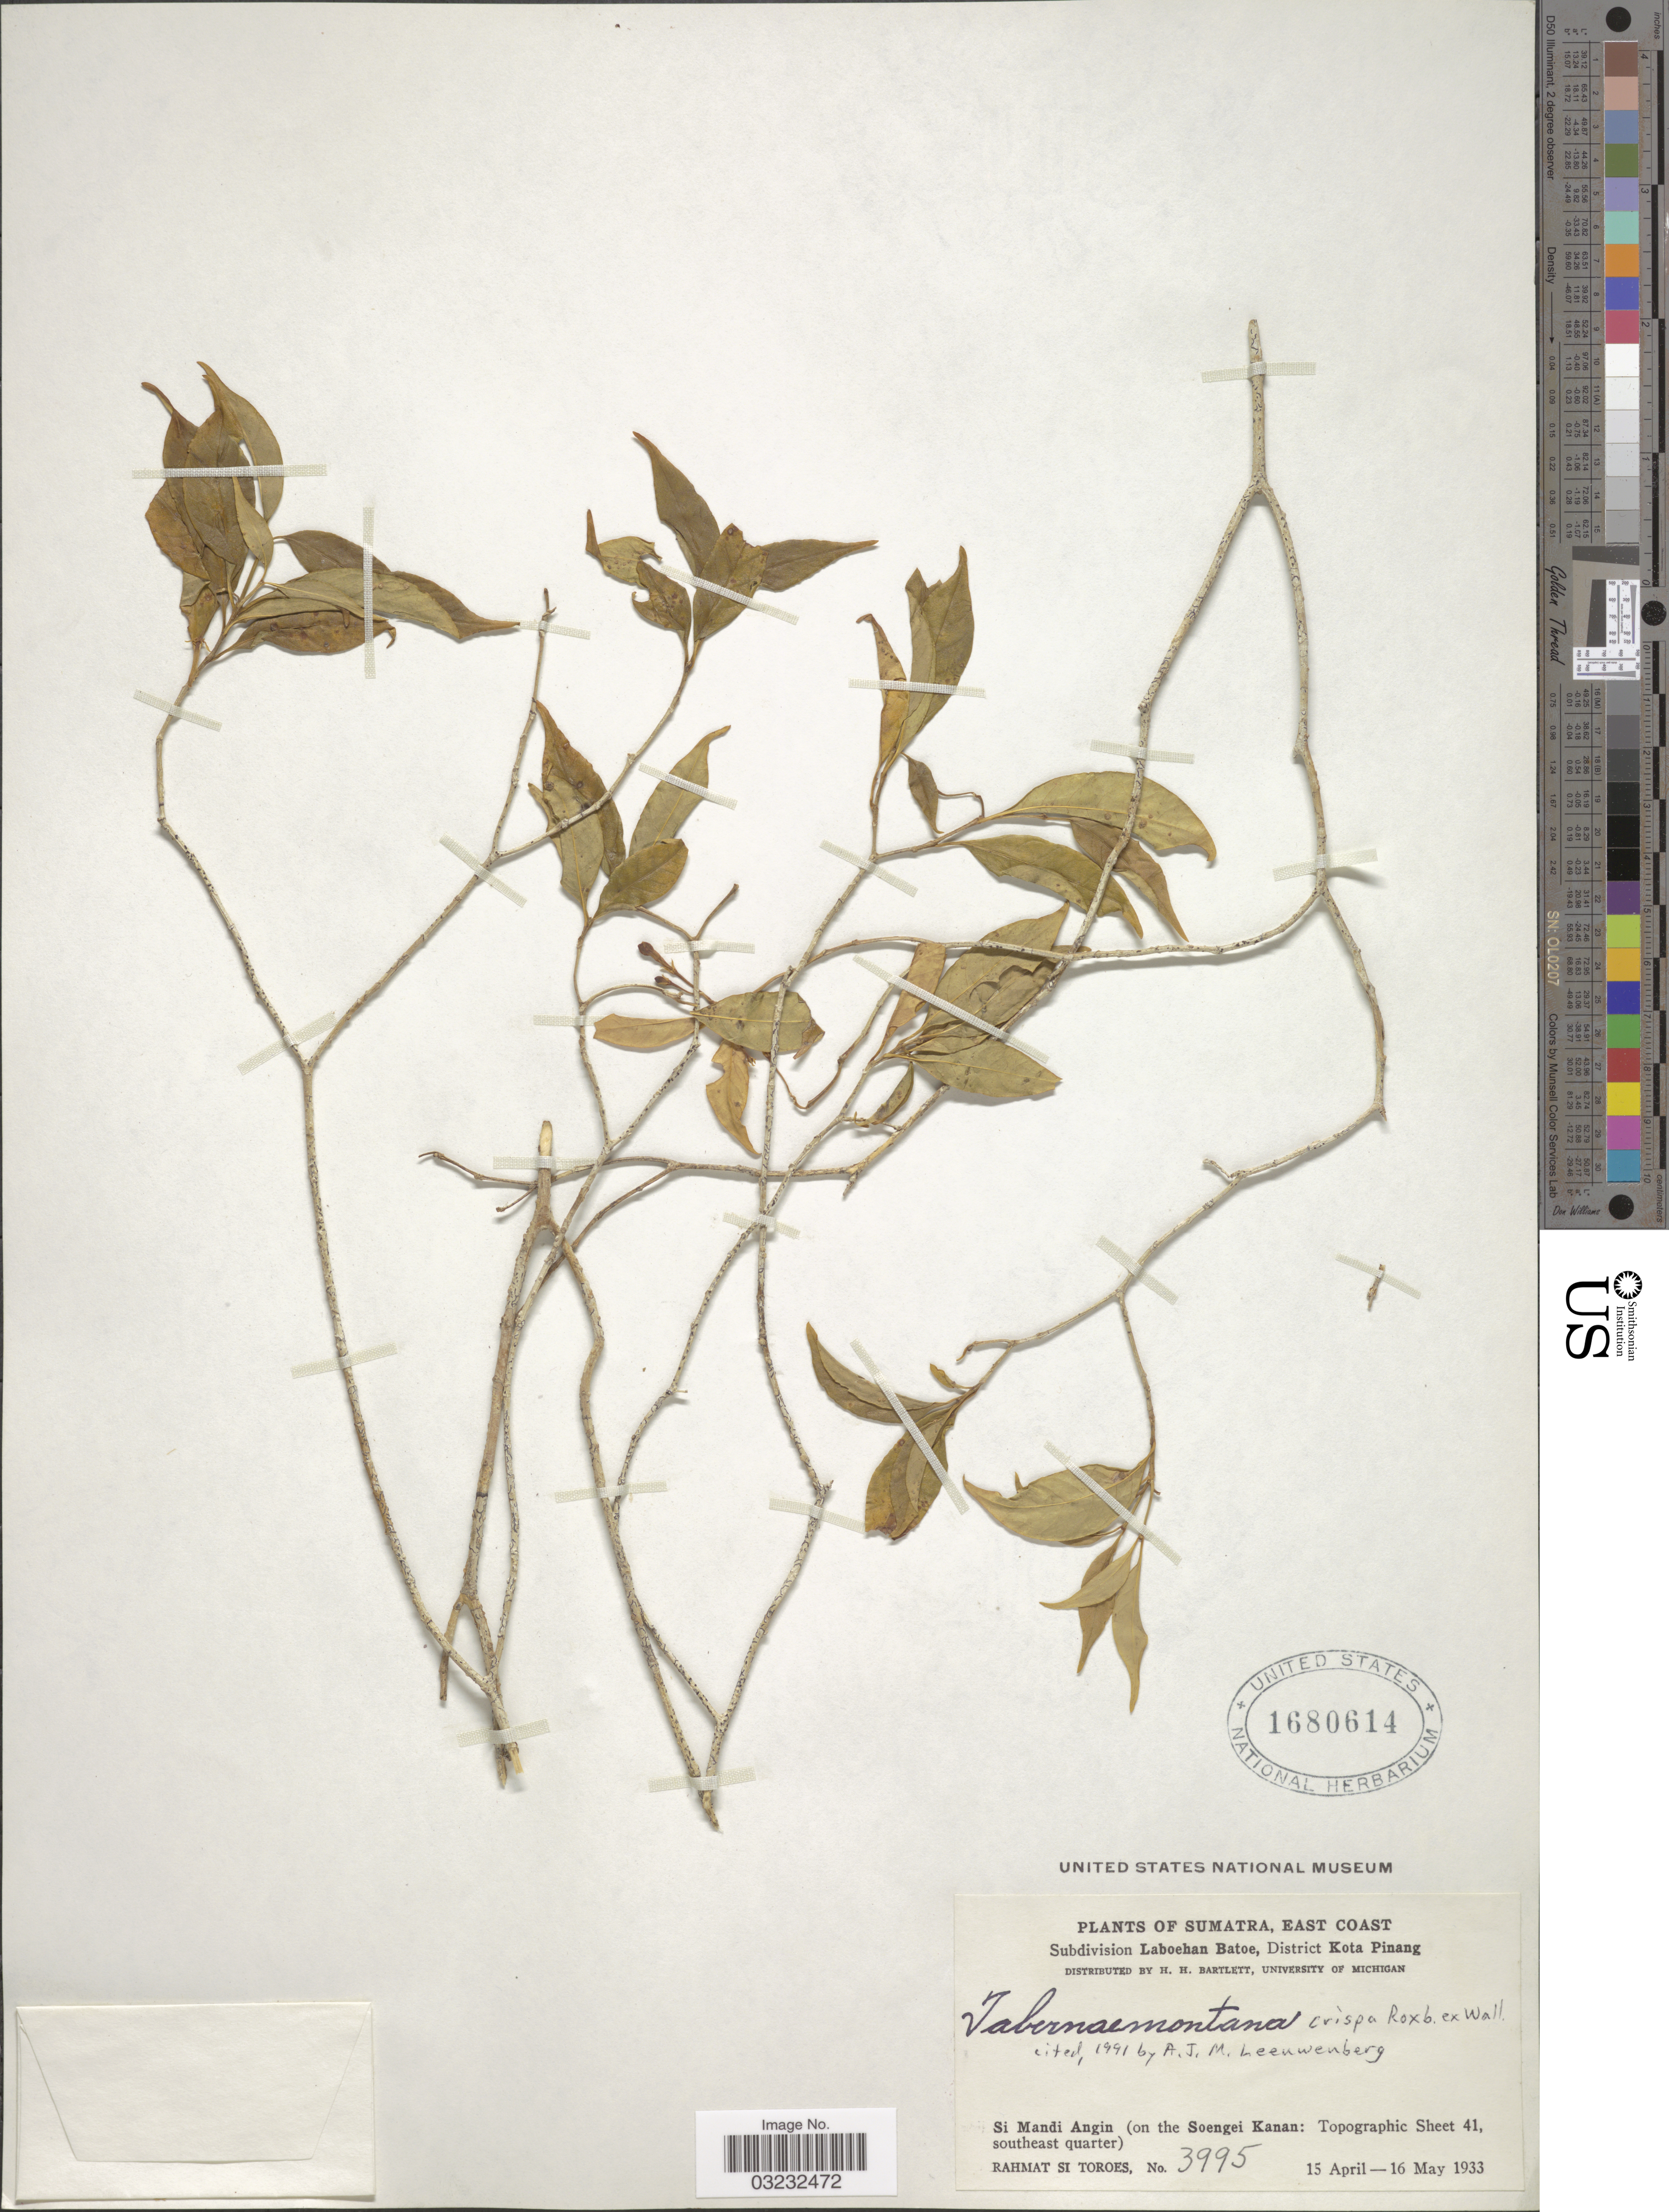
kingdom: Plantae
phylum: Tracheophyta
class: Magnoliopsida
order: Gentianales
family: Apocynaceae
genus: Tabernaemontana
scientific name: Tabernaemontana crispa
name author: (R.M. King & Gamble) Merr.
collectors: Rahmat Si Boeea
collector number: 3995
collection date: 1933-04-15/1933-05-16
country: Indonesia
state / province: Sumatra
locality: East Coast, Subdivision Laboehan Batoe, District Kota Pinang, Si Mandi Angin (on the Soengei Kanan: Topographic Sheet 41, southeast quarter).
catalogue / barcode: US 1680614